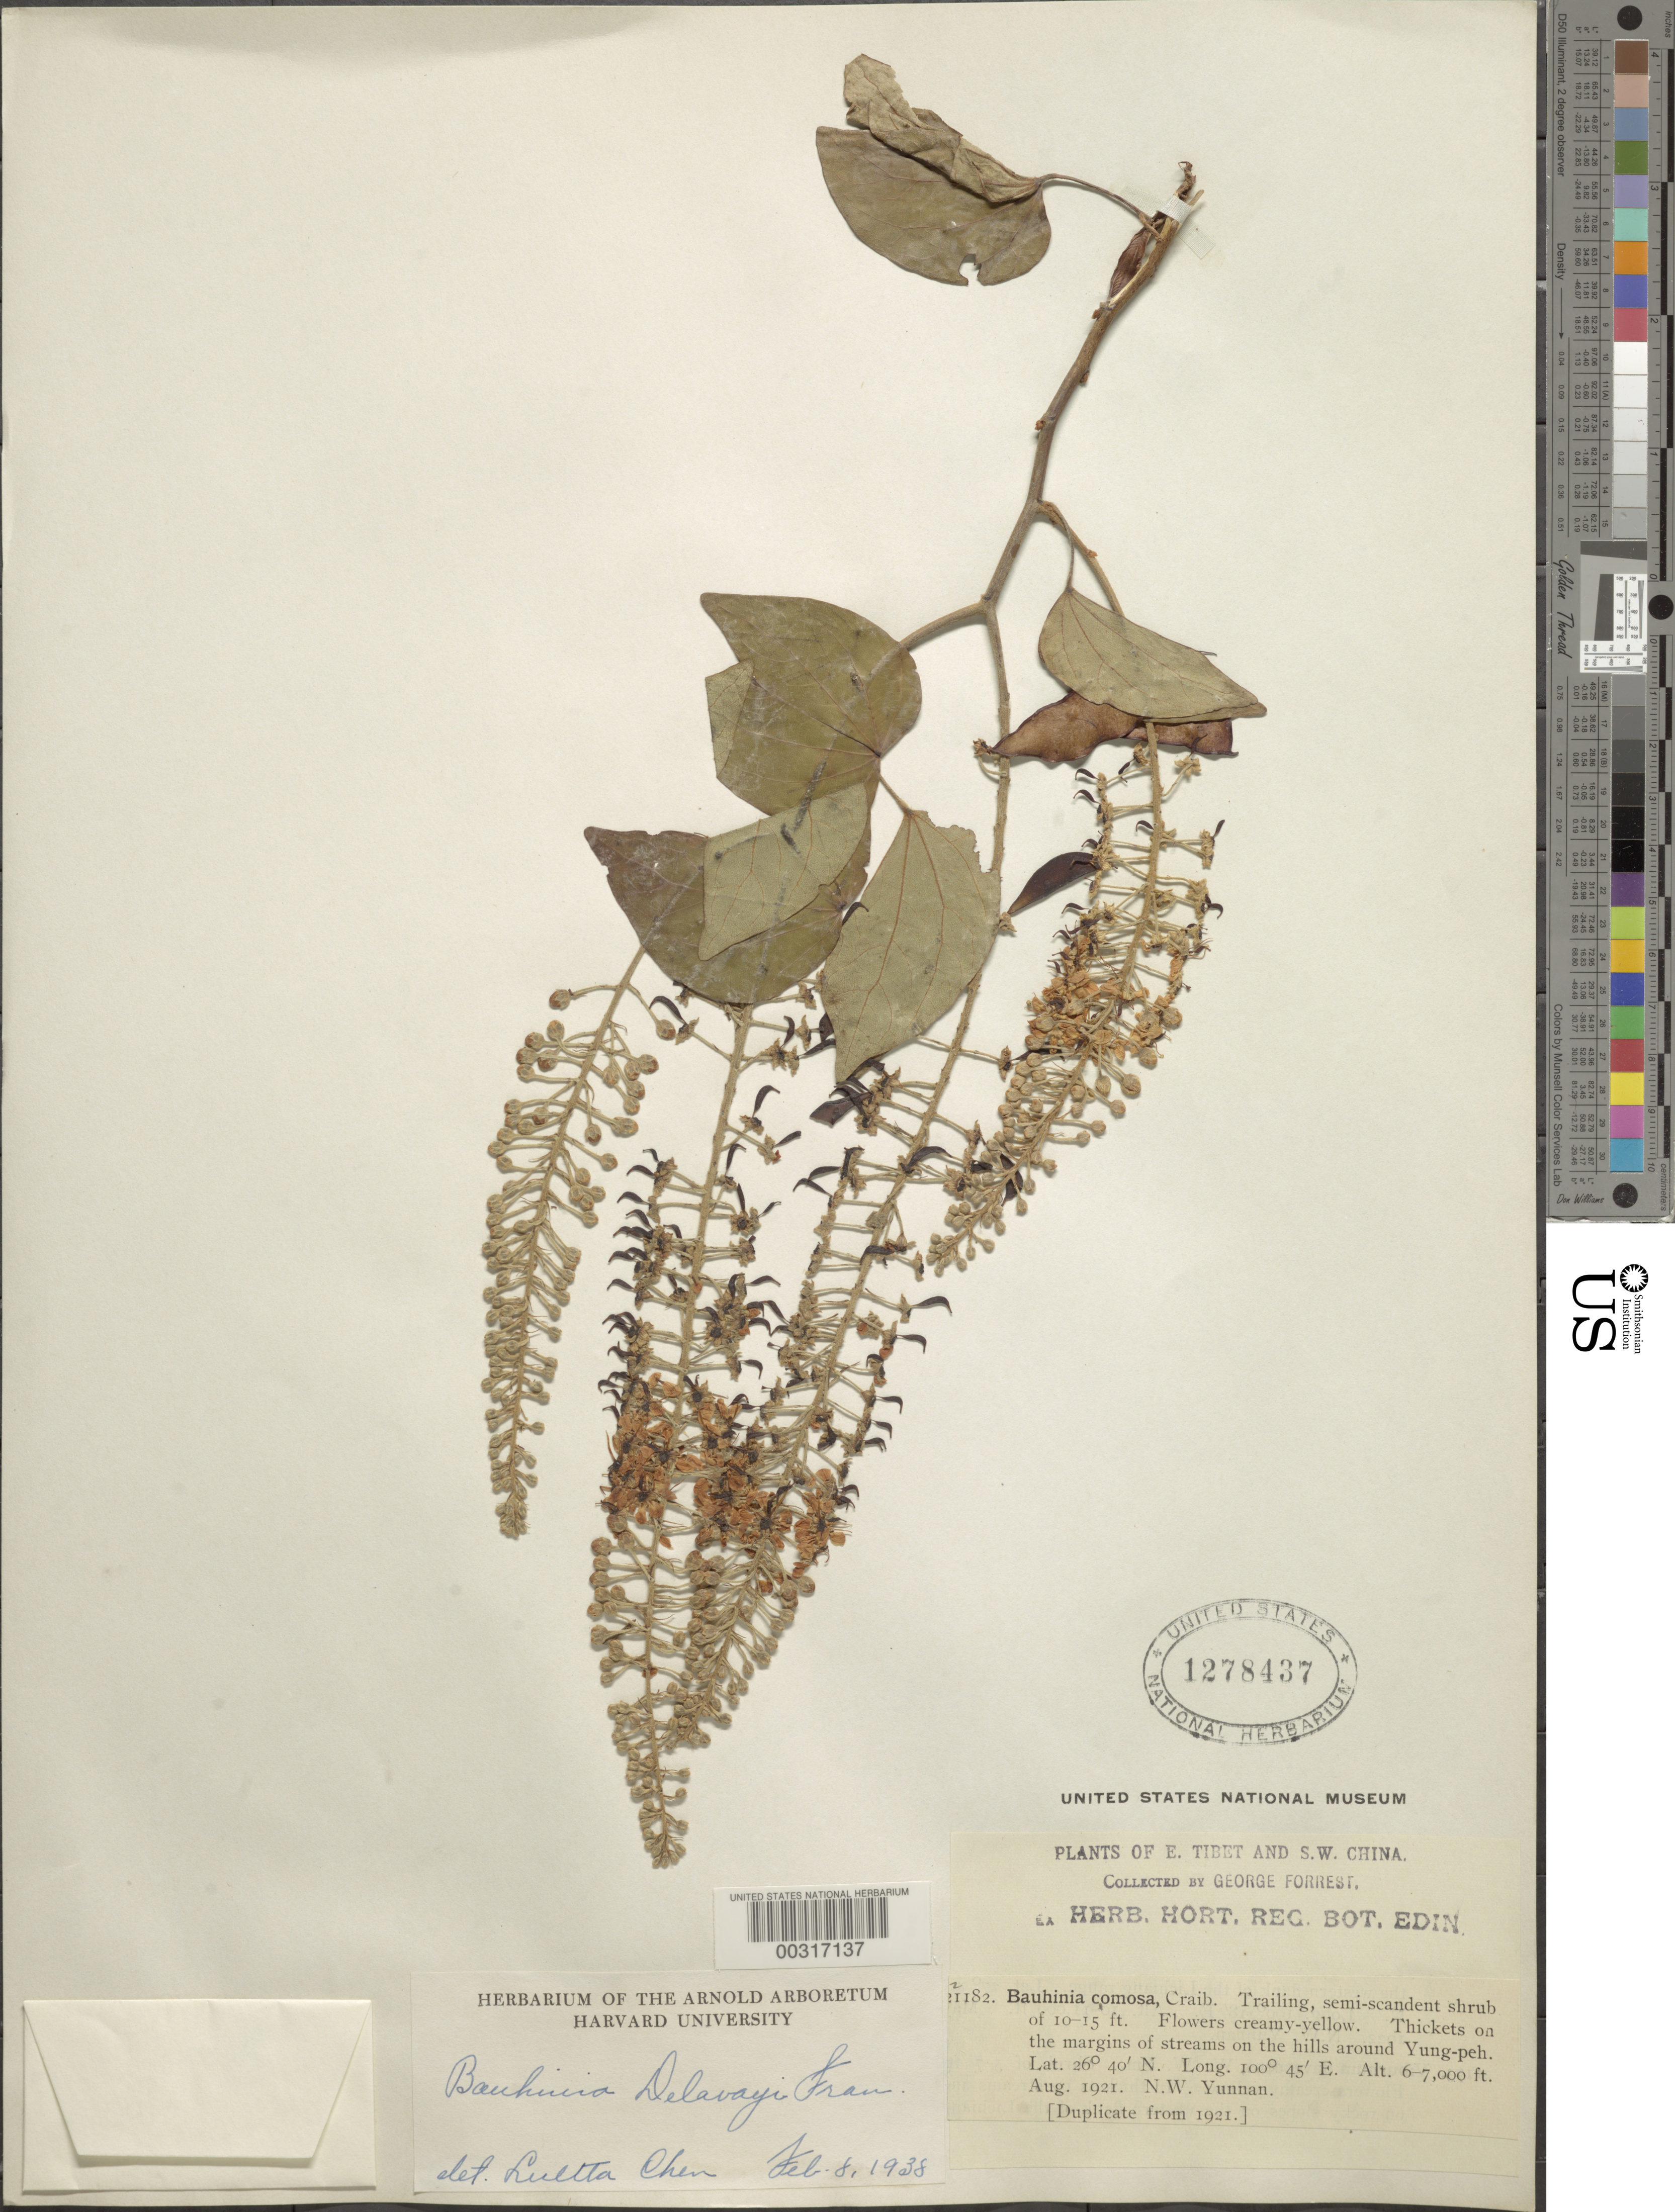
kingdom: Plantae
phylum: Tracheophyta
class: Magnoliopsida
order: Fabales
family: Fabaceae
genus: Phanera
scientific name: Phanera delavayi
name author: (Franch.) Sinou & Bruneau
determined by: U.S. National Herbarium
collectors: G. Forrest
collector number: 21182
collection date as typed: Aug 1921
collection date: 1921-08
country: China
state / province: Yunnan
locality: Around yung-peh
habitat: Thickets on margins of streams on hills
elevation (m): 1829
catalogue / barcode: US 1278437